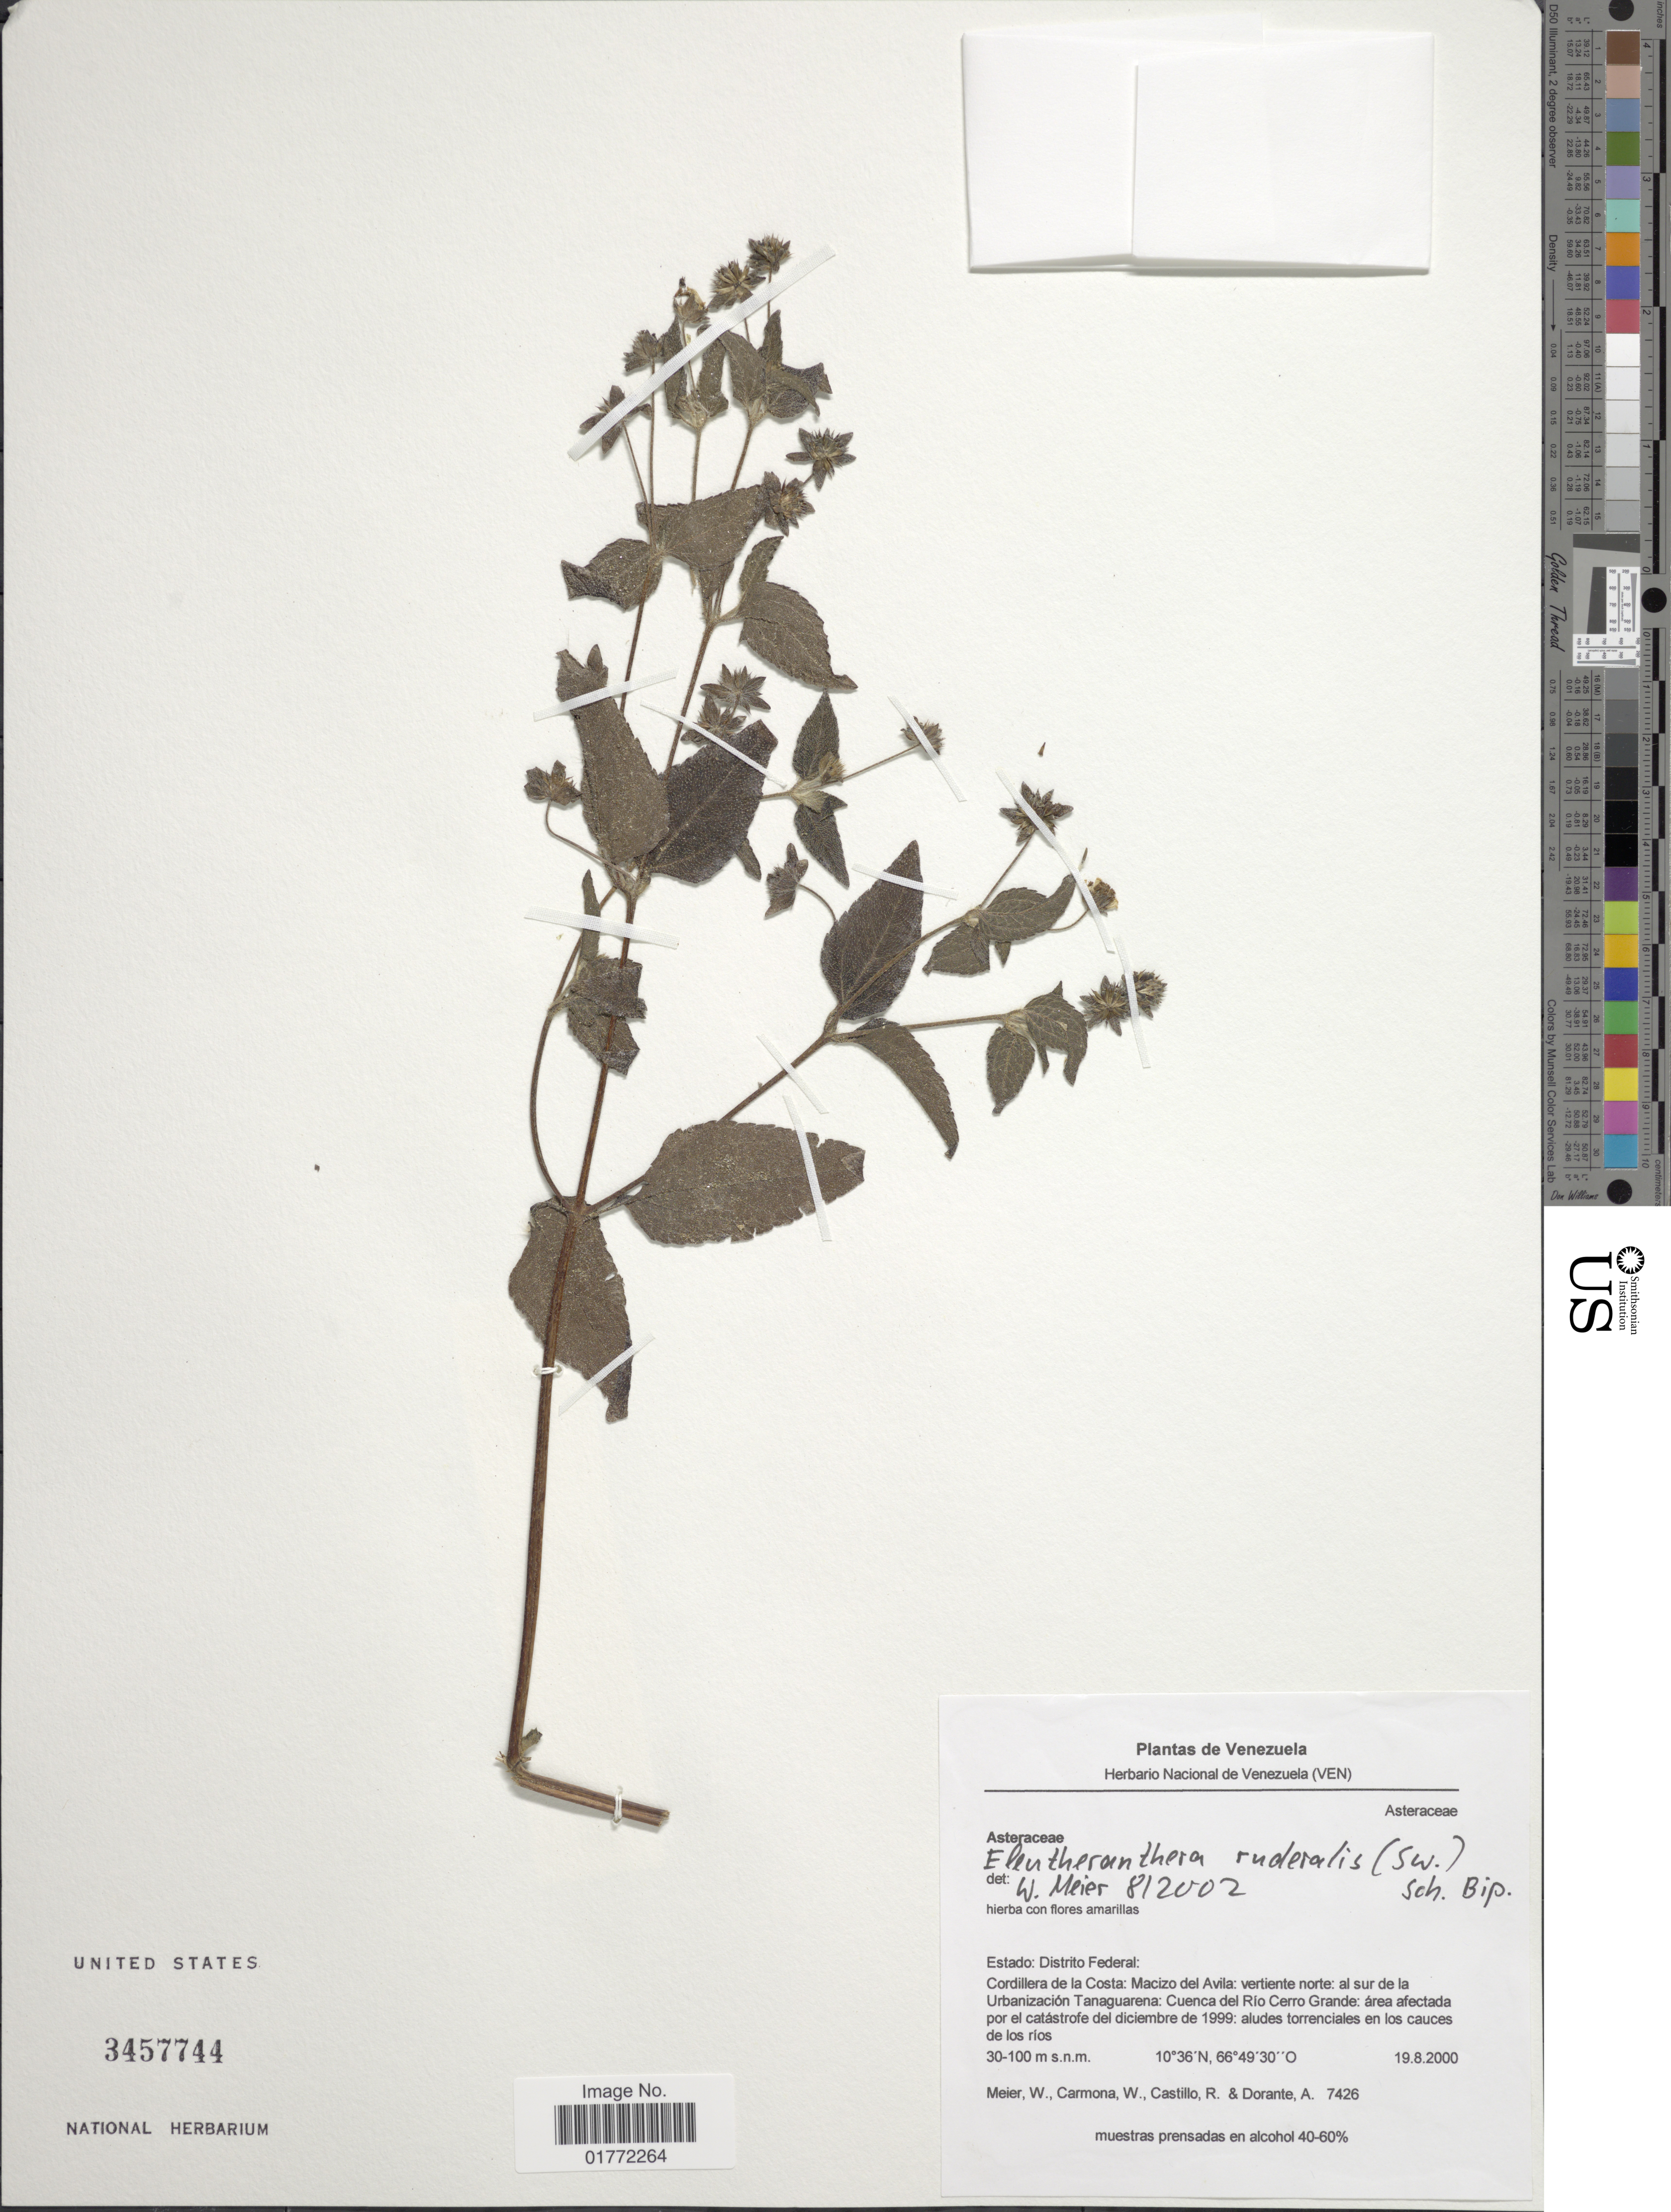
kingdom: Plantae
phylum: Tracheophyta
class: Magnoliopsida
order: Asterales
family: Asteraceae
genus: Eleutheranthera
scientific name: Eleutheranthera ruderalis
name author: (Sw.) Sch. Bip.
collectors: W. Meier, W. Carmona, R. Castillo & A. Dorante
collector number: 7426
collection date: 2000-08-19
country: Venezuela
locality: Estado: Distrito Federal; Cordillera de la Costa: Macizo del Avila: veriente norte: al sur de la Urbanizacion Tanaguarena: Cuenca del Rio Cerro Grande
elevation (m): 30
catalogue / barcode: US 3457744